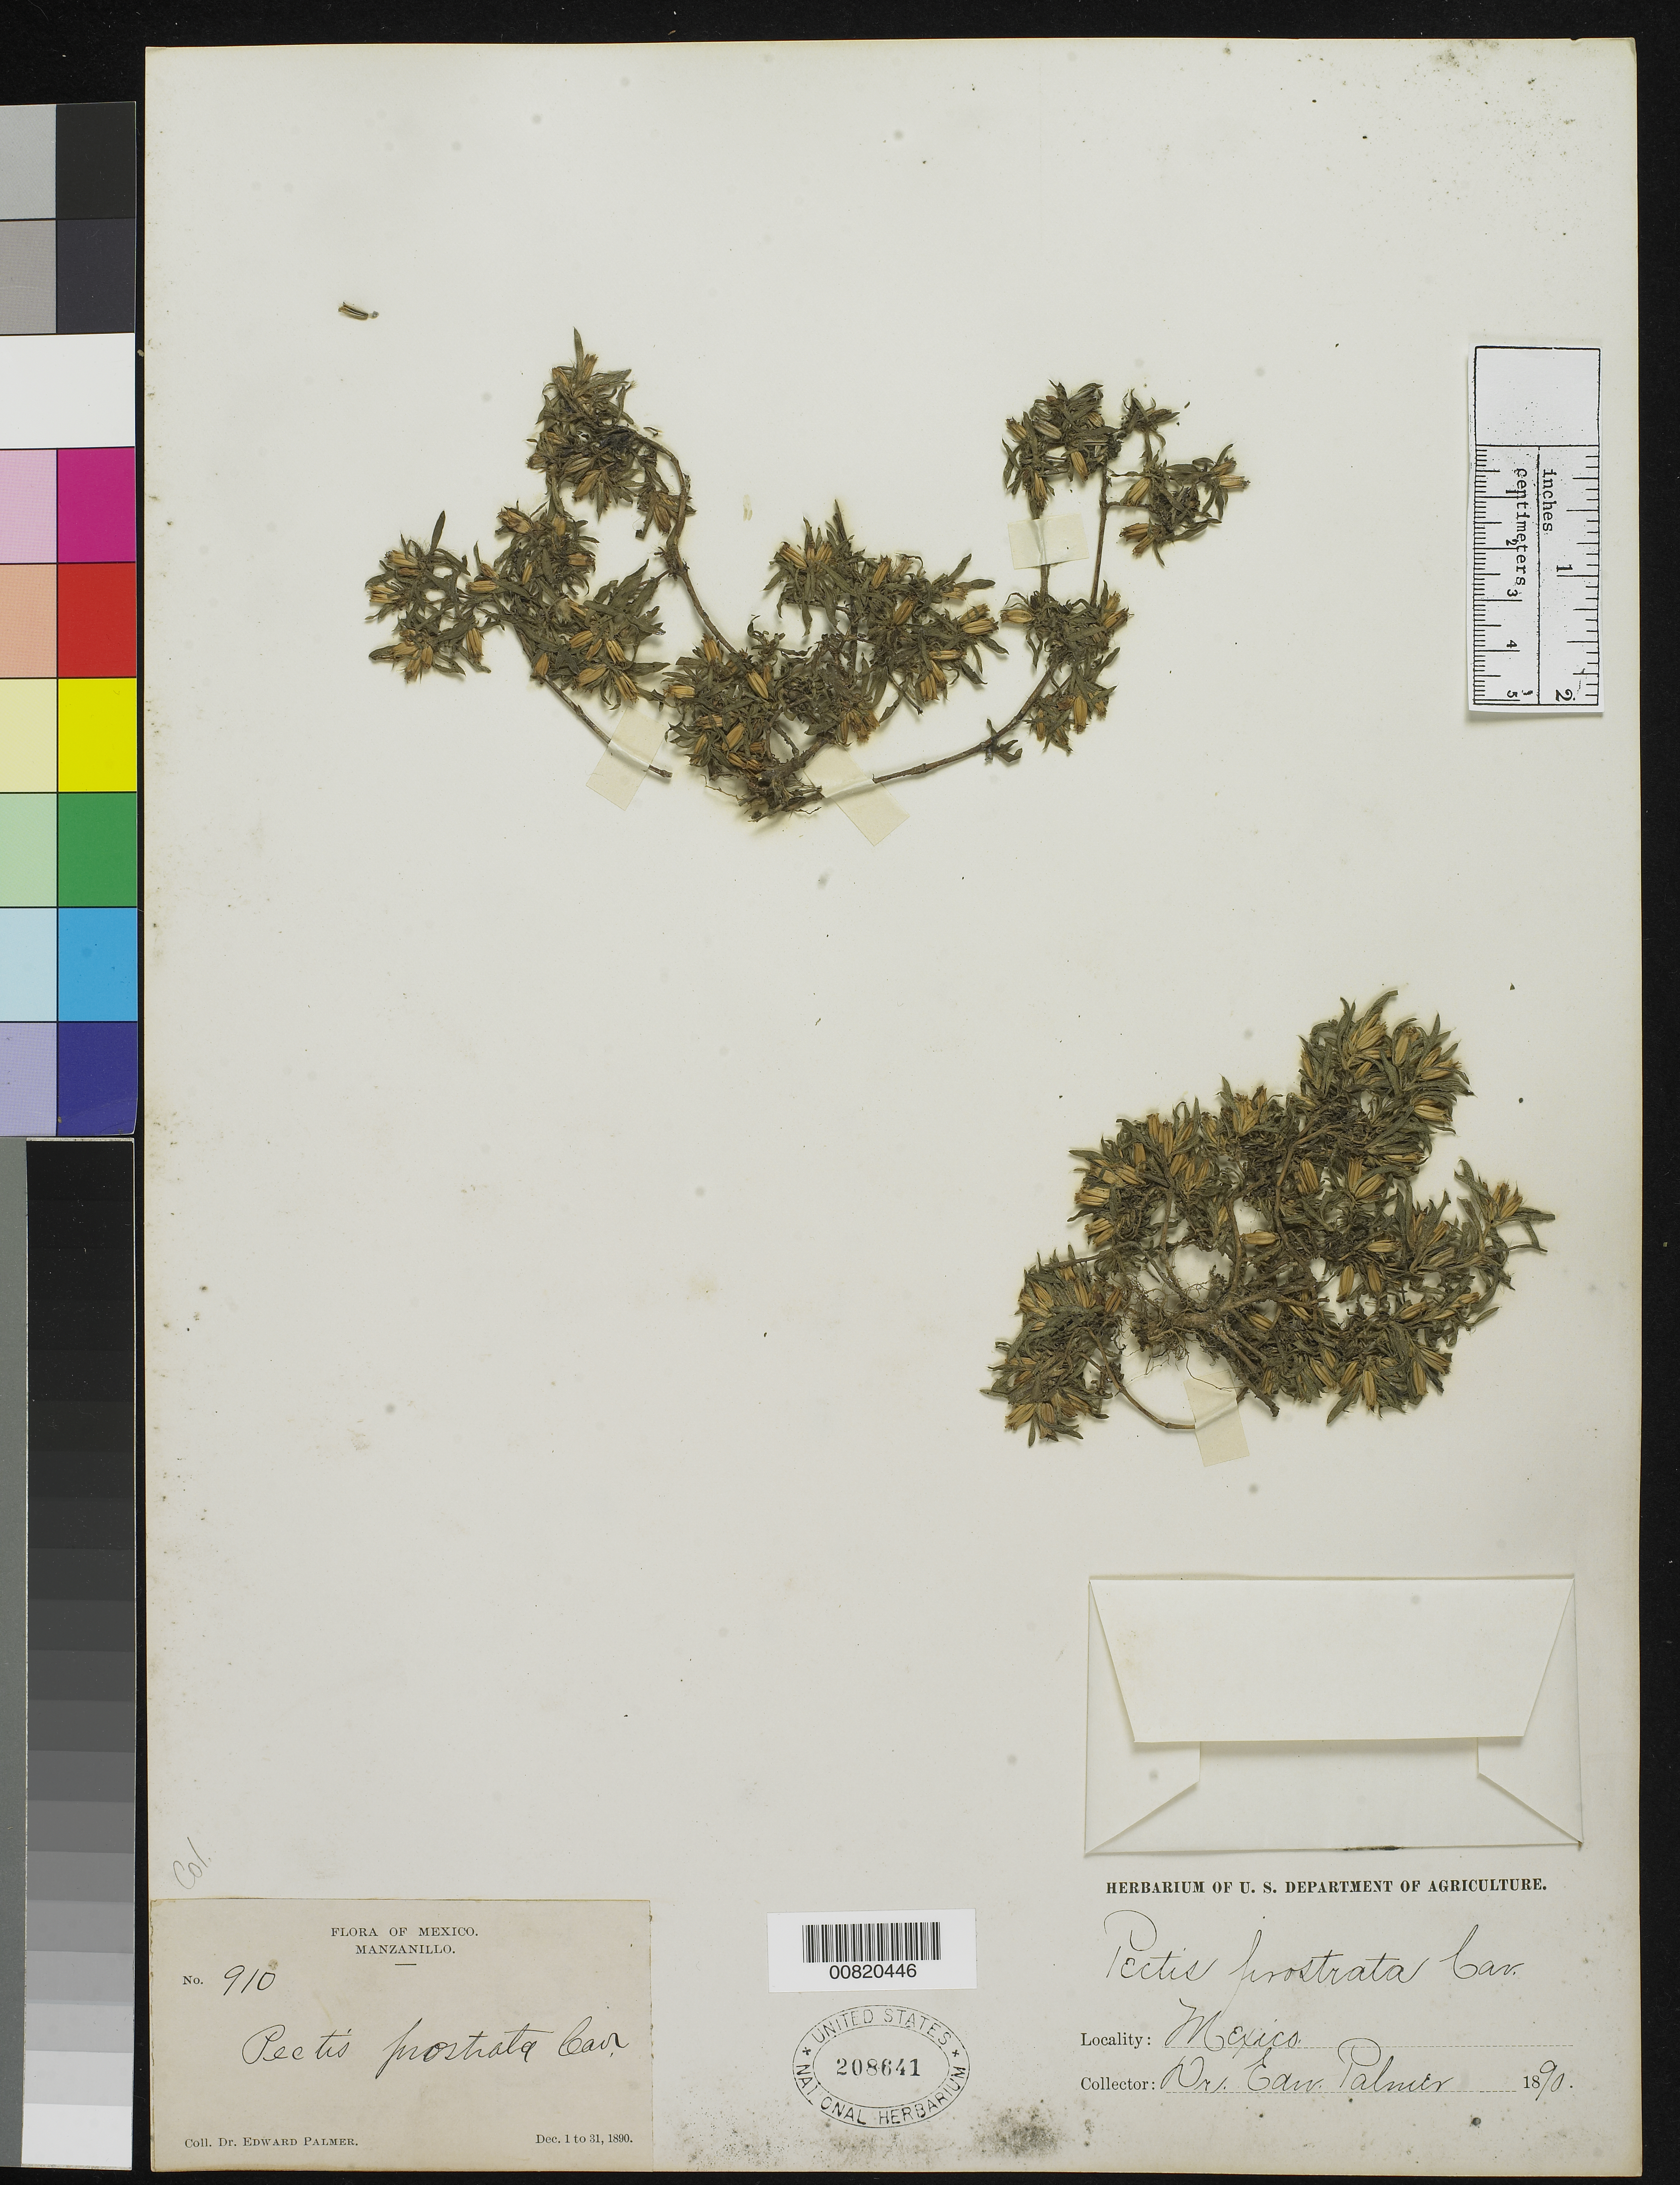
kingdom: Plantae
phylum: Tracheophyta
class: Magnoliopsida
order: Asterales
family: Asteraceae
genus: Pectis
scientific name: Pectis prostrata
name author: Cav.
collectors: E. Palmer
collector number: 910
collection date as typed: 01 Dec 1890 to 31 Dec 1890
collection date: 1890-12-01/1890-12-31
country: Mexico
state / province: Colima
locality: Manzanillo, Colima.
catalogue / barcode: US 208641